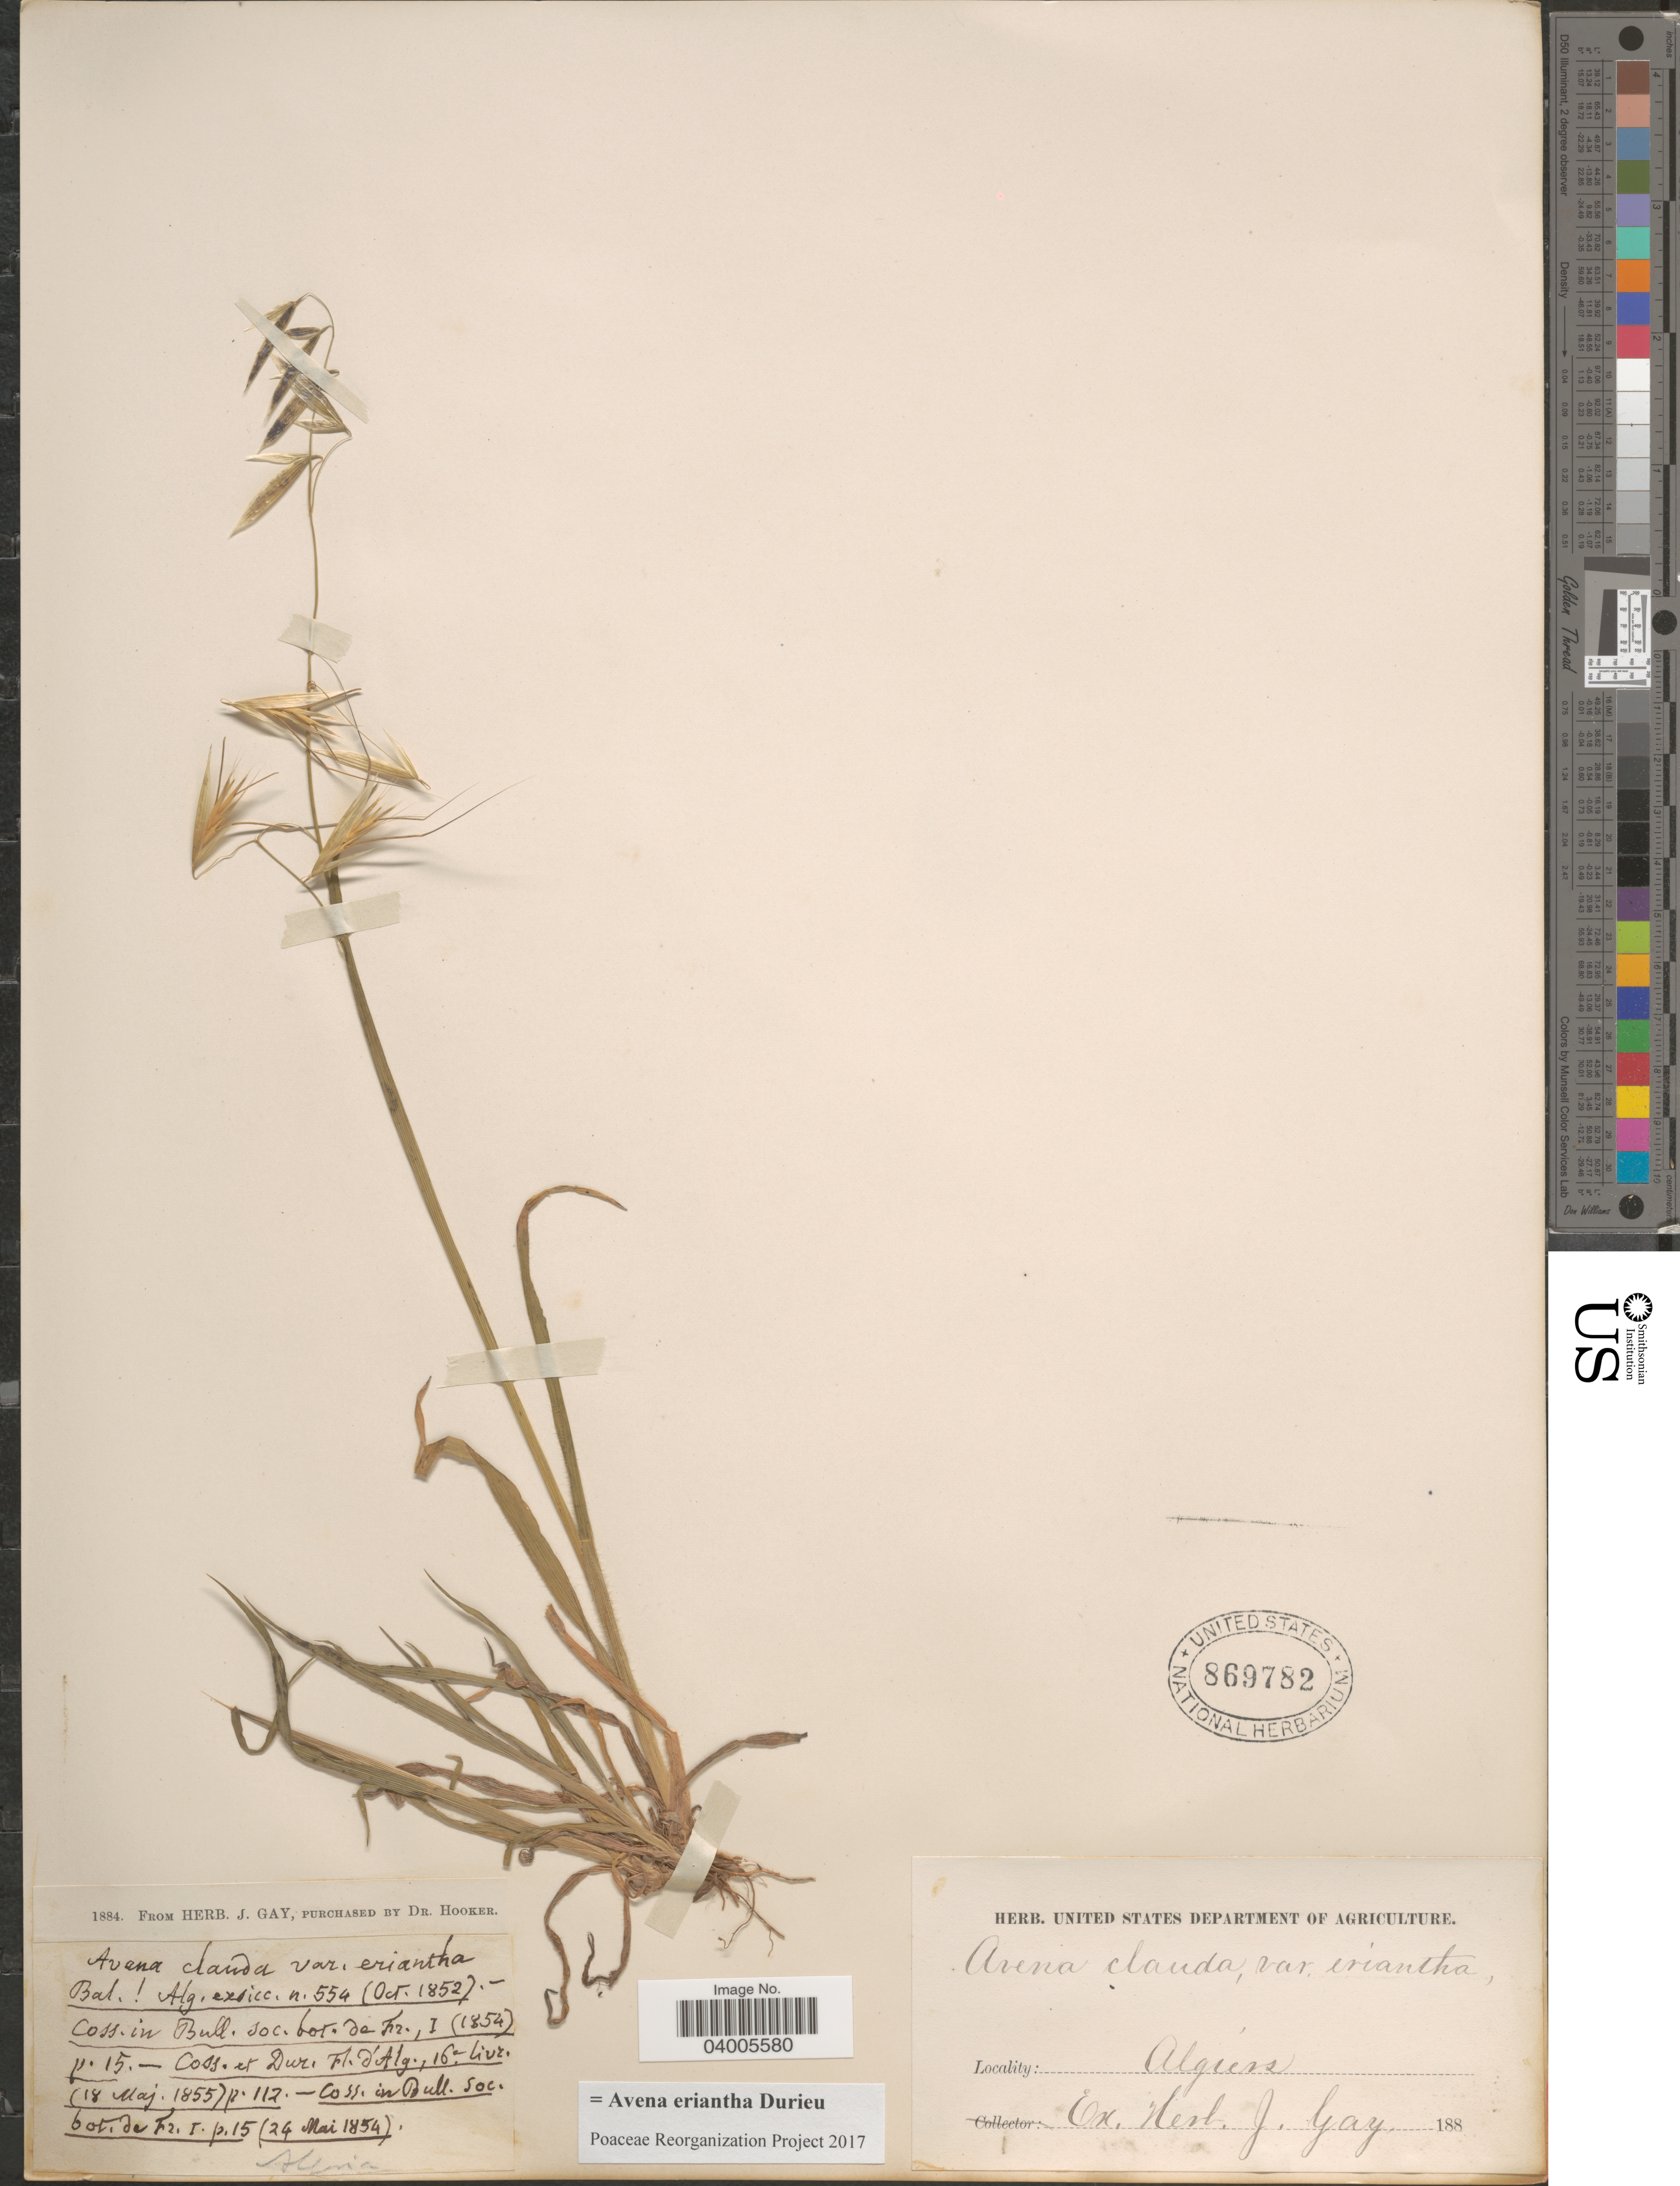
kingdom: Plantae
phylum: Tracheophyta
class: Liliopsida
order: Poales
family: Poaceae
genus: Avena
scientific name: Avena eriantha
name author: Durieu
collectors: ex herb. J. Gay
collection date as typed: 188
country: Algeria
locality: Algiers.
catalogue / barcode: US 869782